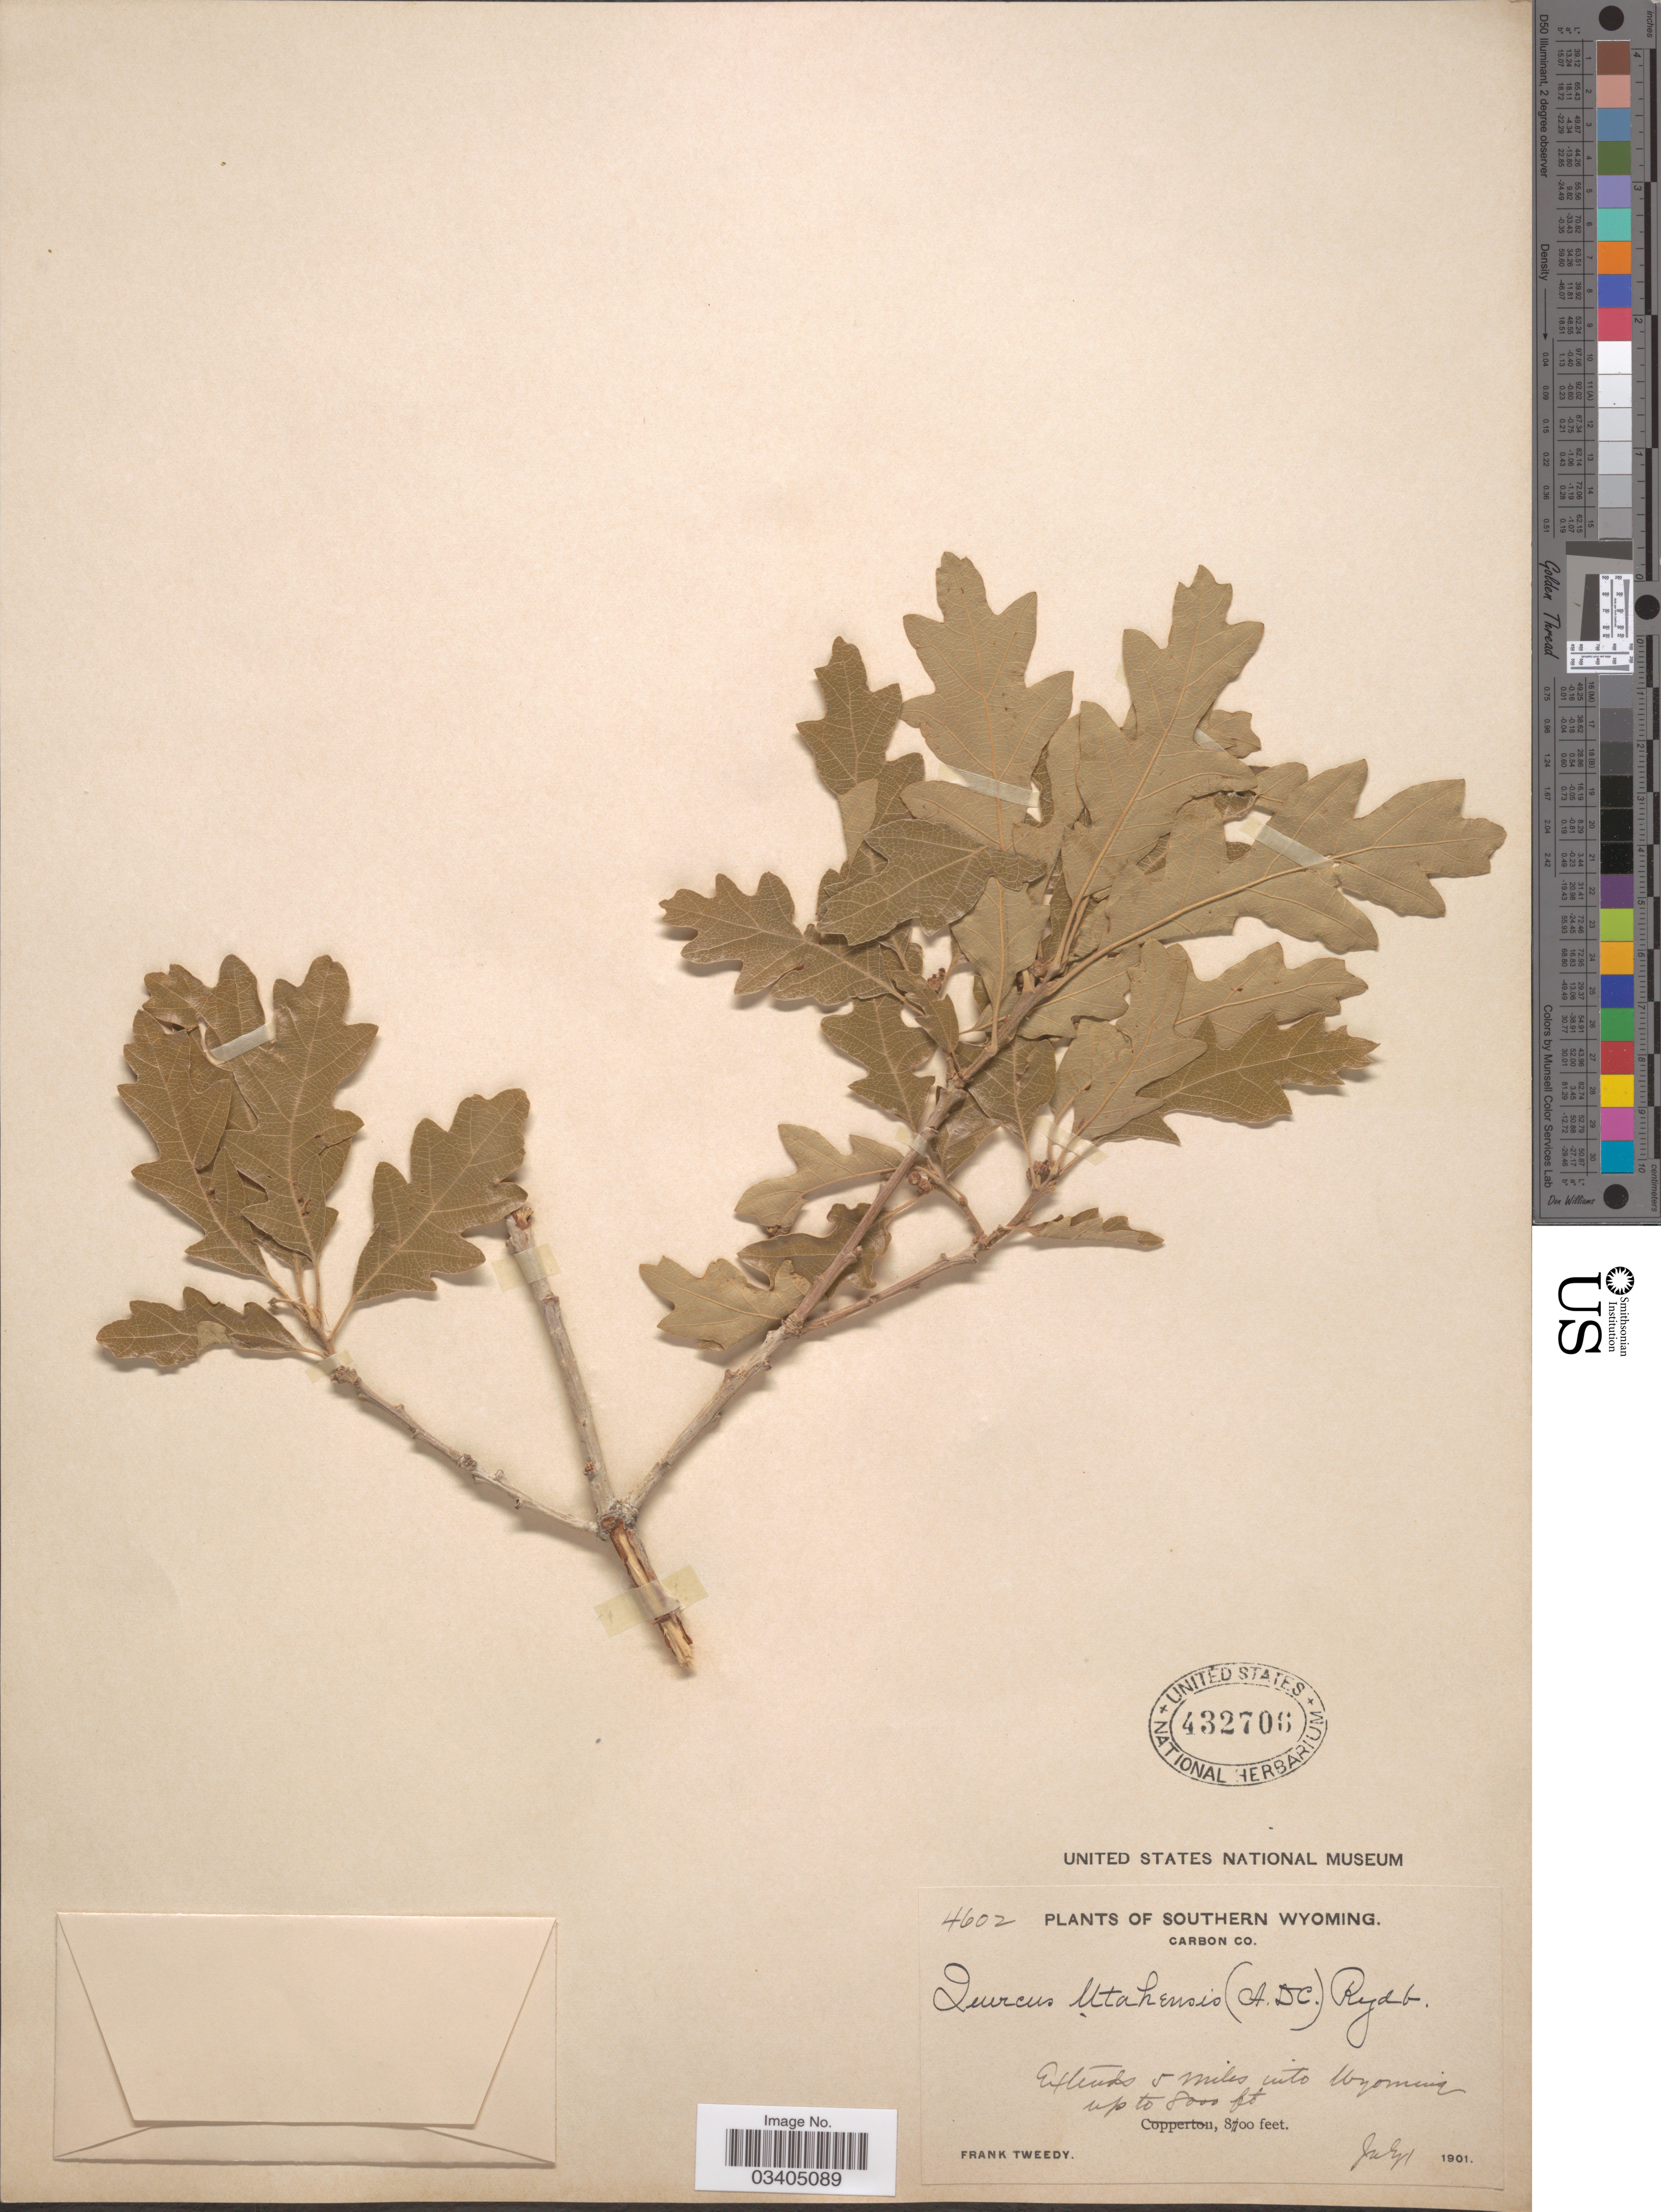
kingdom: Plantae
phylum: Tracheophyta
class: Magnoliopsida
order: Fagales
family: Fagaceae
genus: Quercus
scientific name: Quercus gambelii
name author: Nutt.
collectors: F. Tweedy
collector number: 4602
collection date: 1901-07-01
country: United States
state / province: Wyoming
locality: Southern Wyoming. Carbon Co. Extends 5 miles into Wyoming up to 8000 ft.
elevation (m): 2469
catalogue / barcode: US 432706